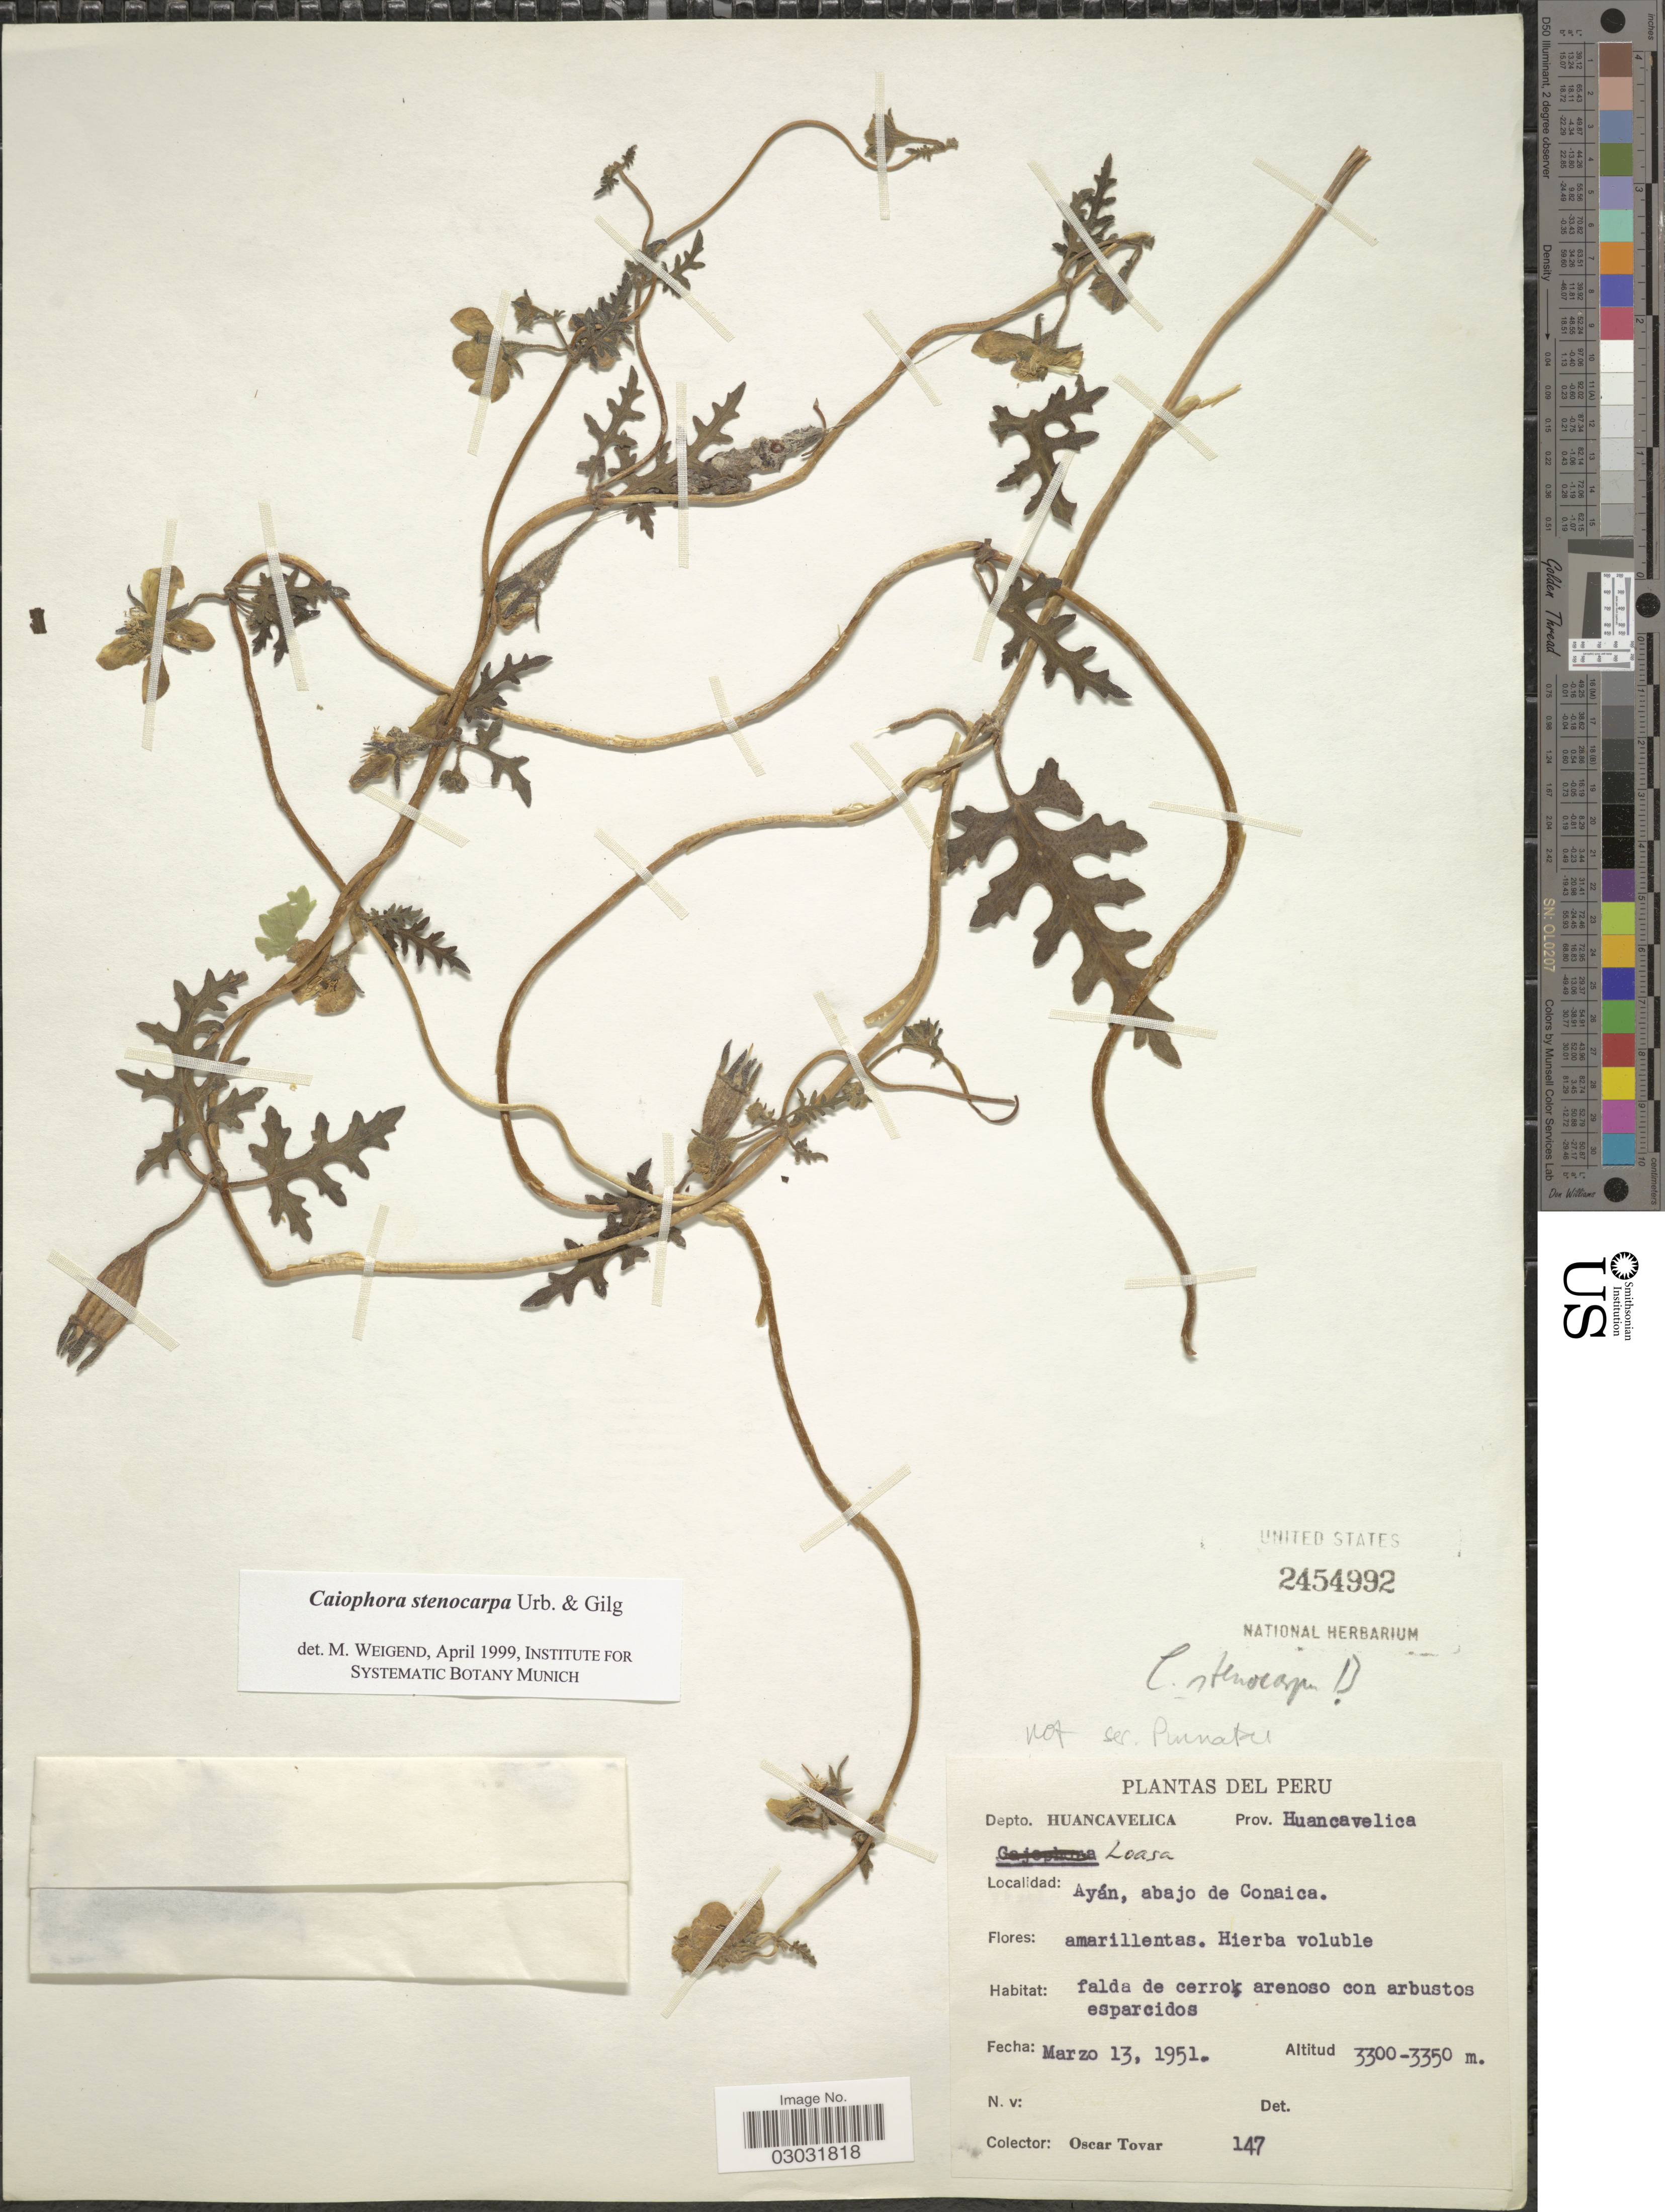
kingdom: Plantae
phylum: Tracheophyta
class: Magnoliopsida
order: Cornales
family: Loasaceae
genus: Caiophora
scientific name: Caiophora stenocarpa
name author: Urb. & Gilg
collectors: Ó. Tovar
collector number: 147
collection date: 1951-03-13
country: Peru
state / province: Huancavelica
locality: Depto. Huancavelica. Ayán, abajo de Conaica.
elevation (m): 3300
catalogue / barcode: US 2454992